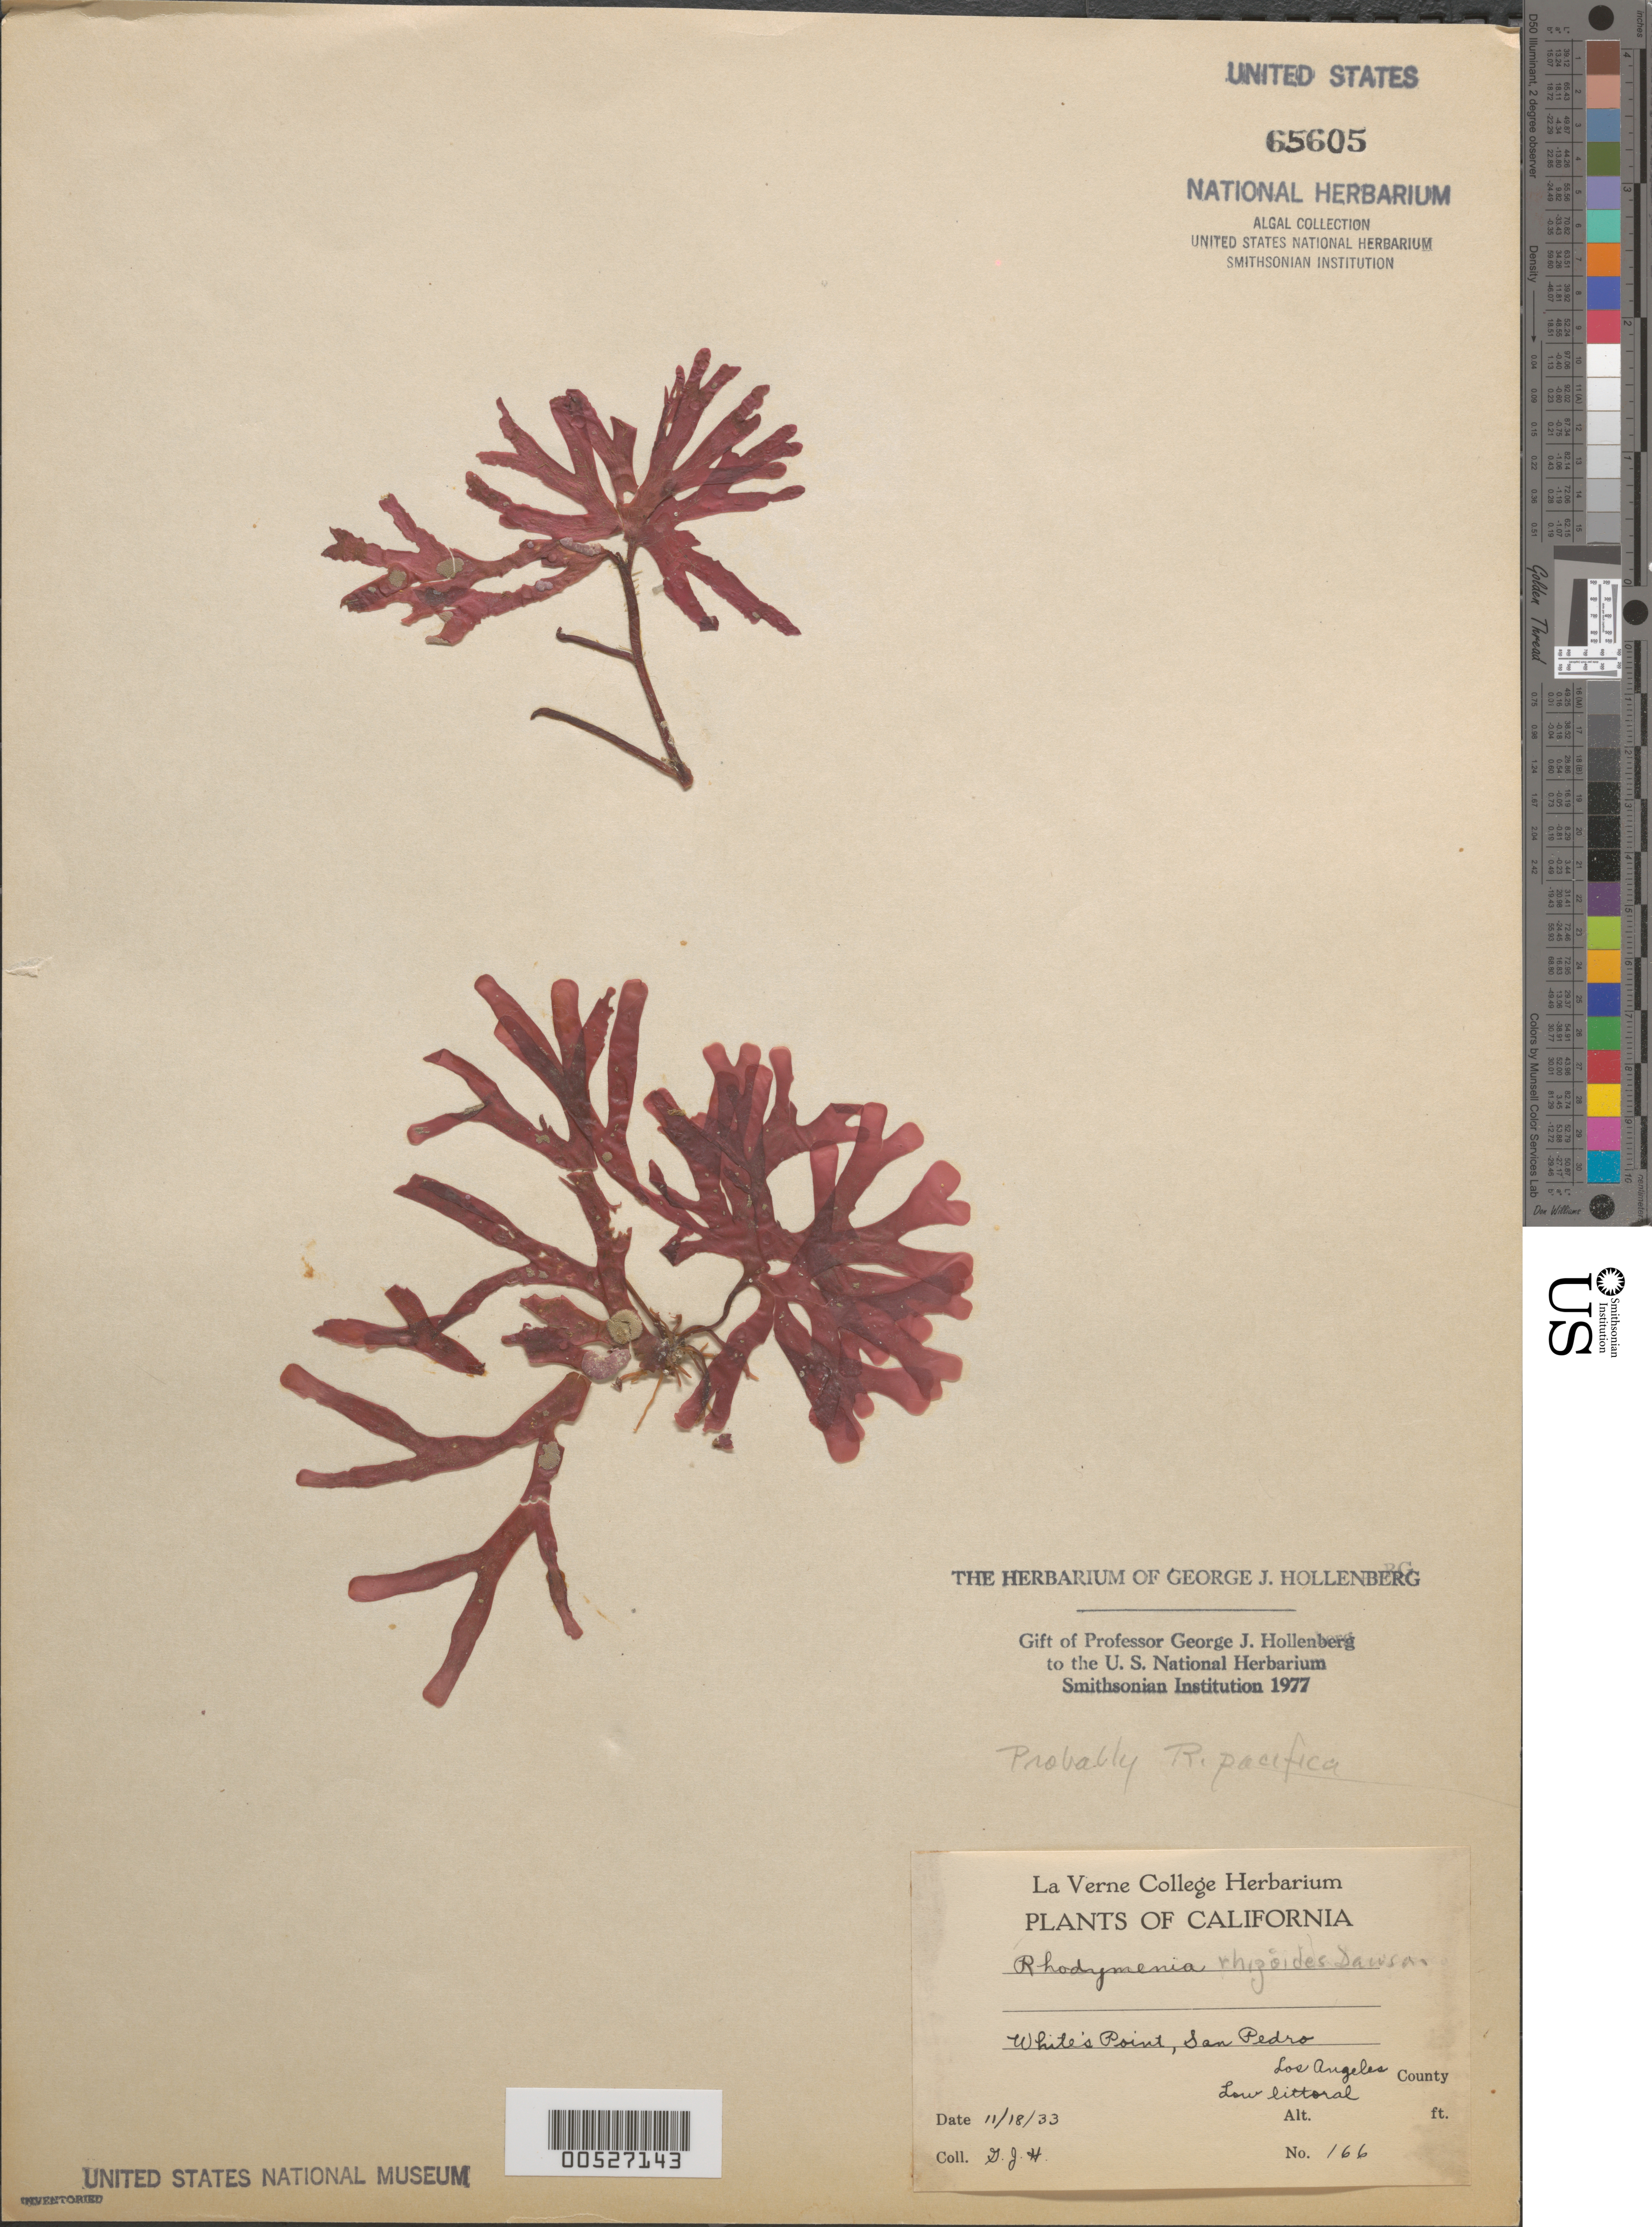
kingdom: Plantae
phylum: Rhodophyta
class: Florideophyceae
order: Rhodymeniales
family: Rhodymeniaceae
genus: Rhodymenia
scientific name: Rhodymenia pacifica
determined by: Hollenberg, George J.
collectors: G. Hollenberg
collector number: GJH 166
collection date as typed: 18 Nov 1933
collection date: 1933-11-18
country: United States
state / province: California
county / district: Los Angeles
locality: White's Point, San Pedro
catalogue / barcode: US 65605